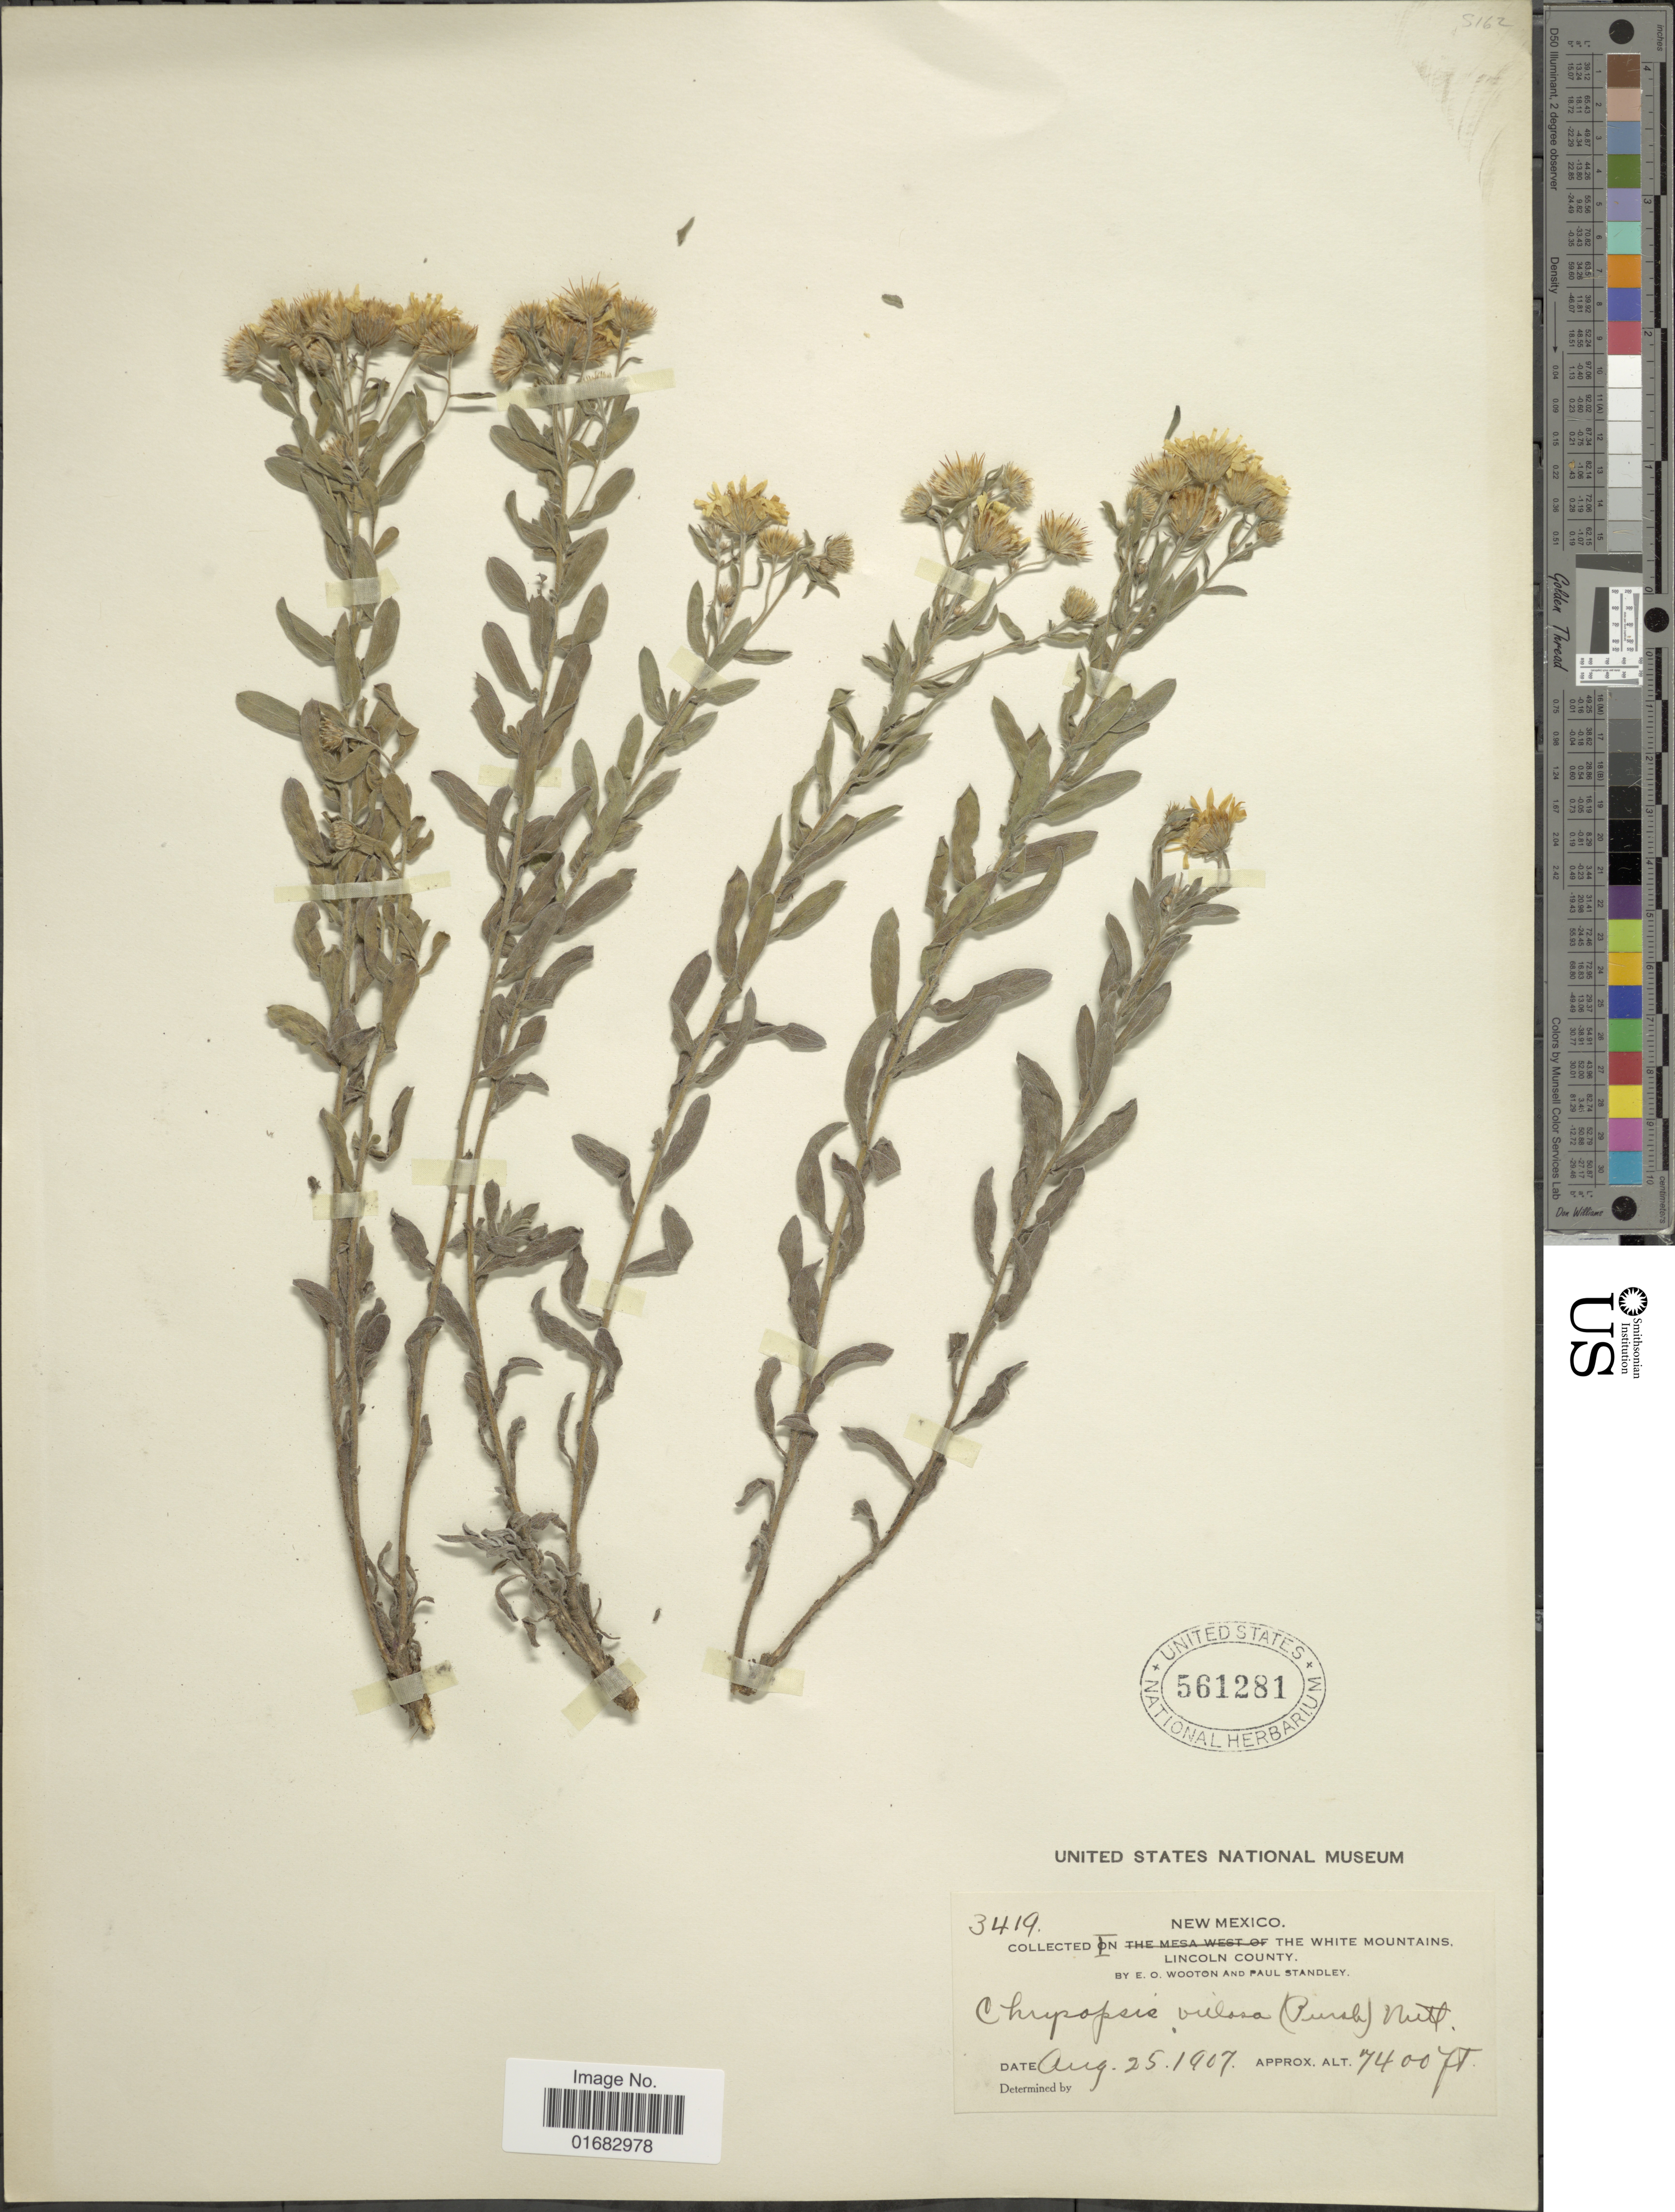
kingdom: Plantae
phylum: Tracheophyta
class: Magnoliopsida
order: Asterales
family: Asteraceae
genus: Heterotheca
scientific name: Heterotheca villosa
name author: (Pursh) Shinners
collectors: E. O. Wooton & P. C. Standley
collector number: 3419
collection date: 1907-08-25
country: United States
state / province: New Mexico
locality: The White Mountains, Lincoln County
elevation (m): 2256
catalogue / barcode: US 561281